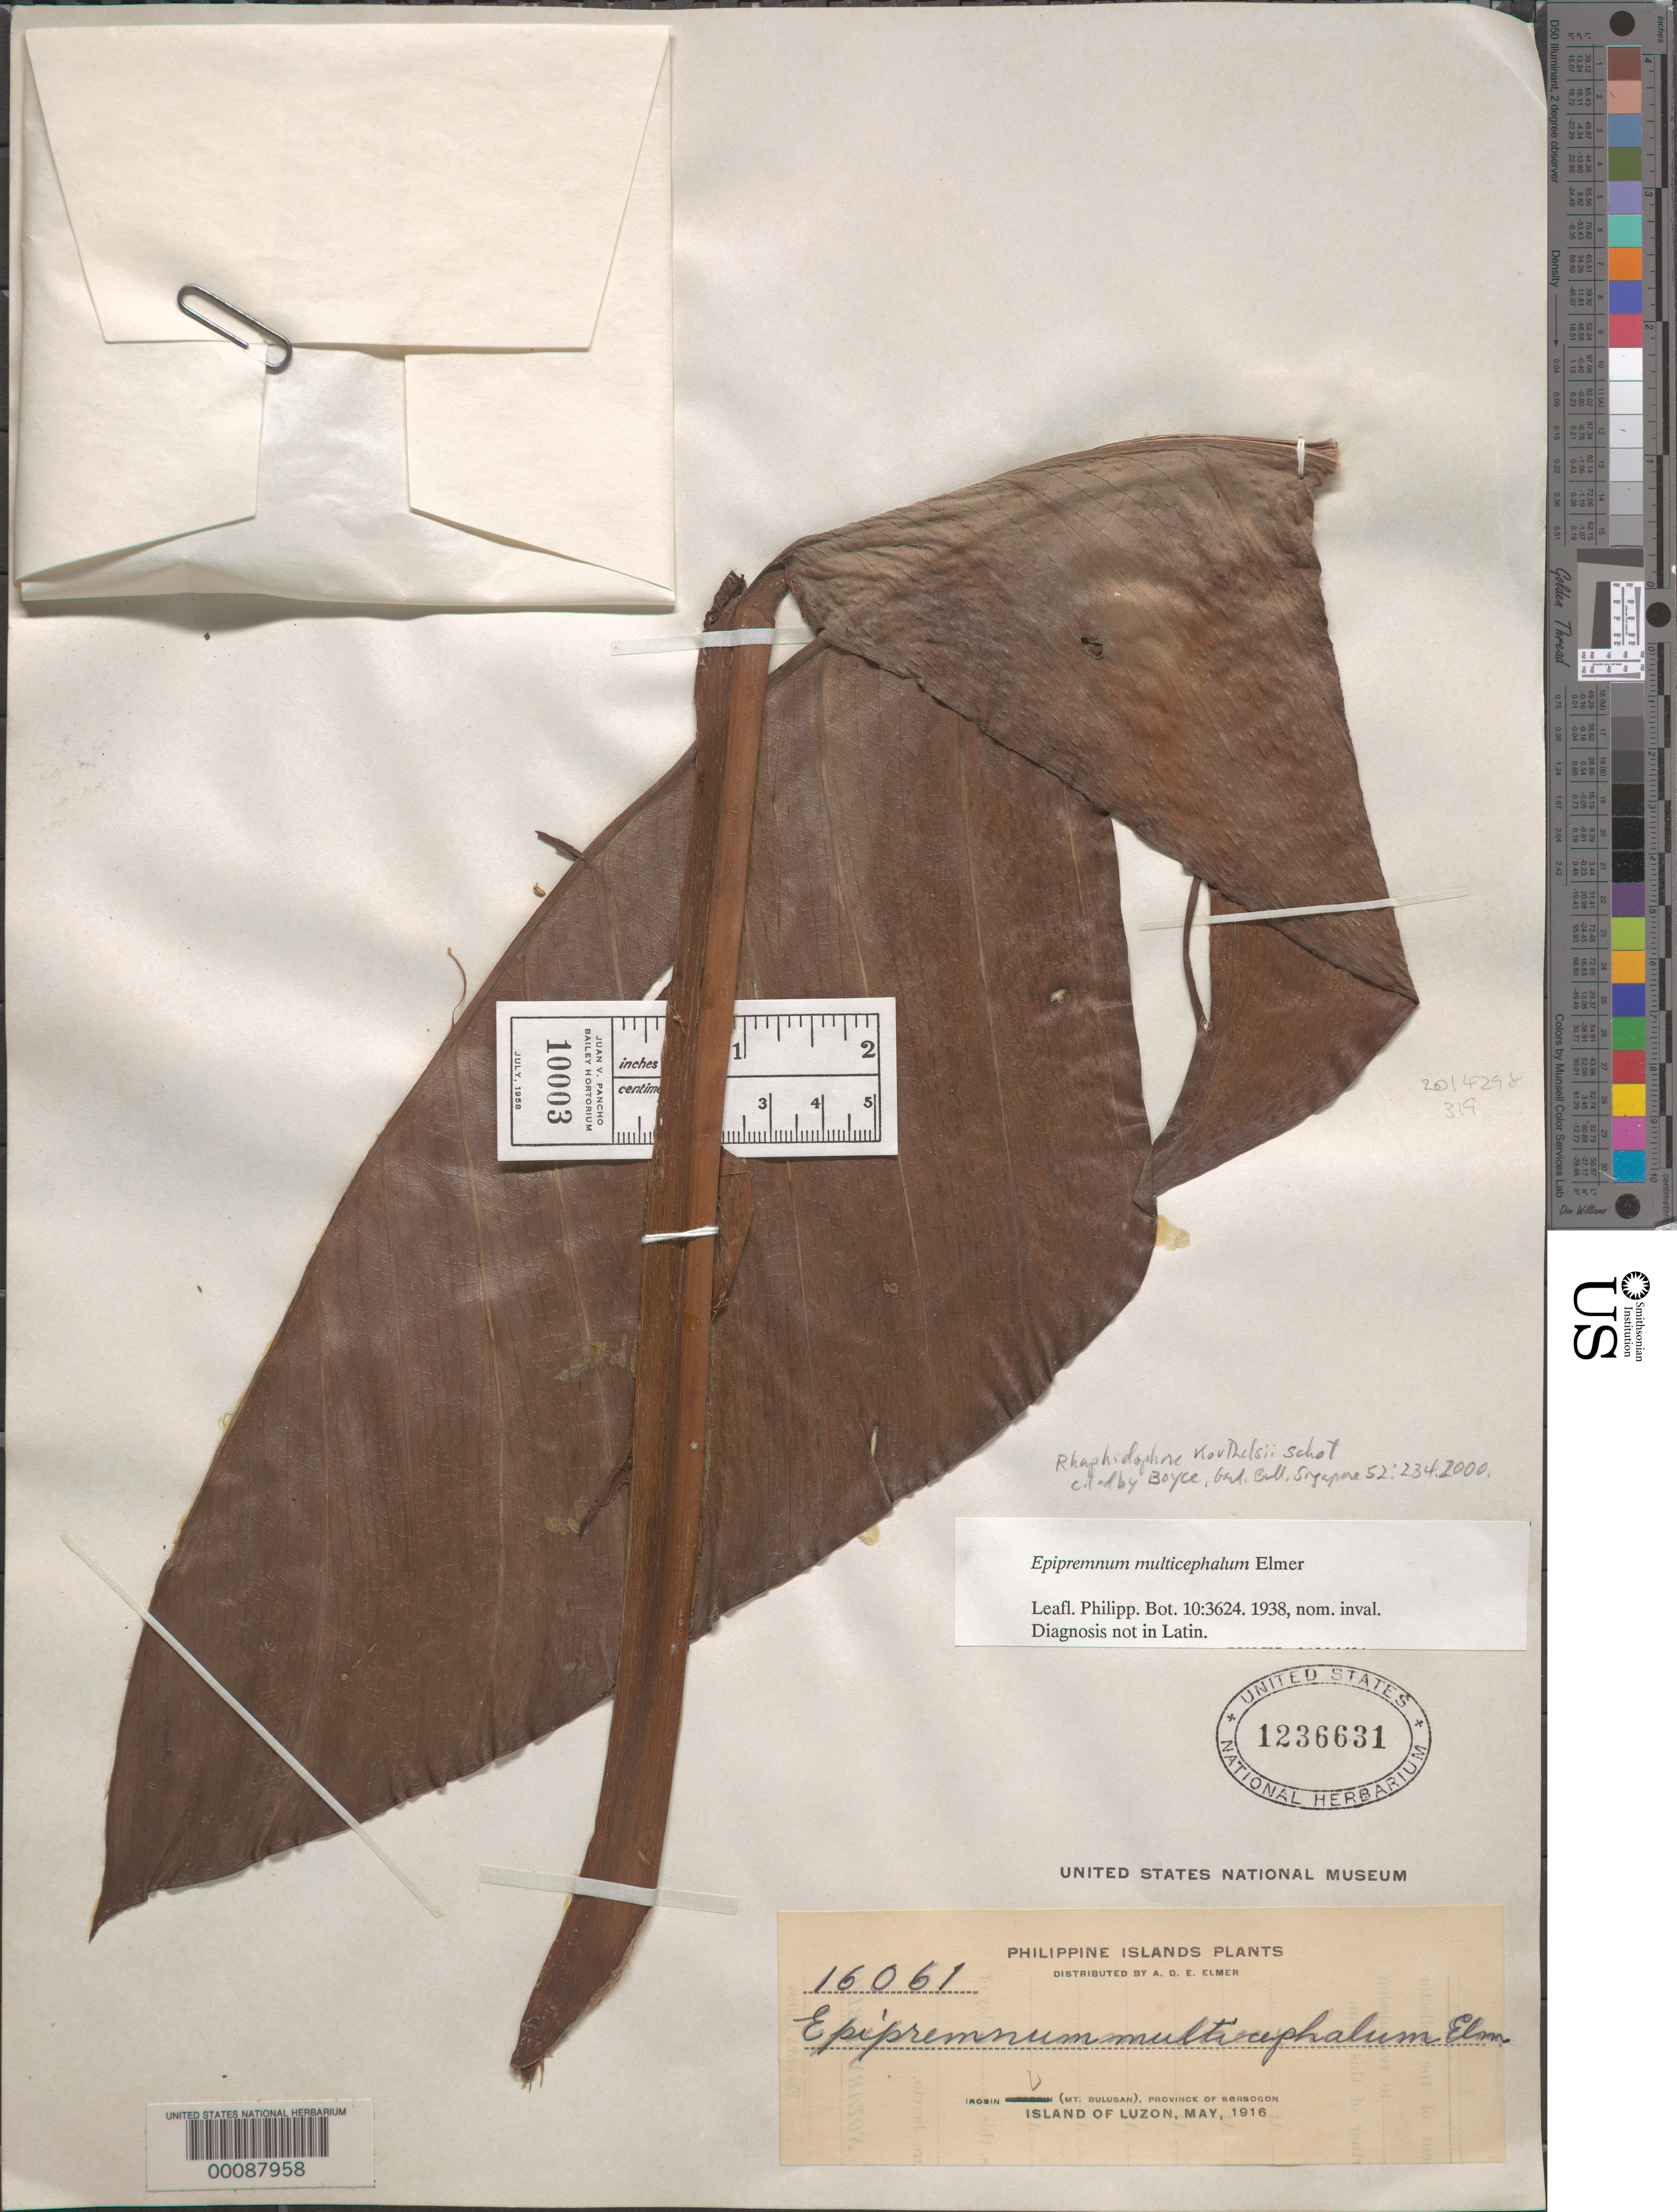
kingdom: Plantae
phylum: Tracheophyta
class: Liliopsida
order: Alismatales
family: Araceae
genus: Epipremnum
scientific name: Epipremnum multicephalum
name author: Elmer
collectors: A. D. E. Elmer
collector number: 16061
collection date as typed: May 1916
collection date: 1916-05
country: Philippines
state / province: Bicol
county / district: Sorsogon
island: Luzon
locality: Irosin, Mt. Bulusan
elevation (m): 610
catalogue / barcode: US 1236631